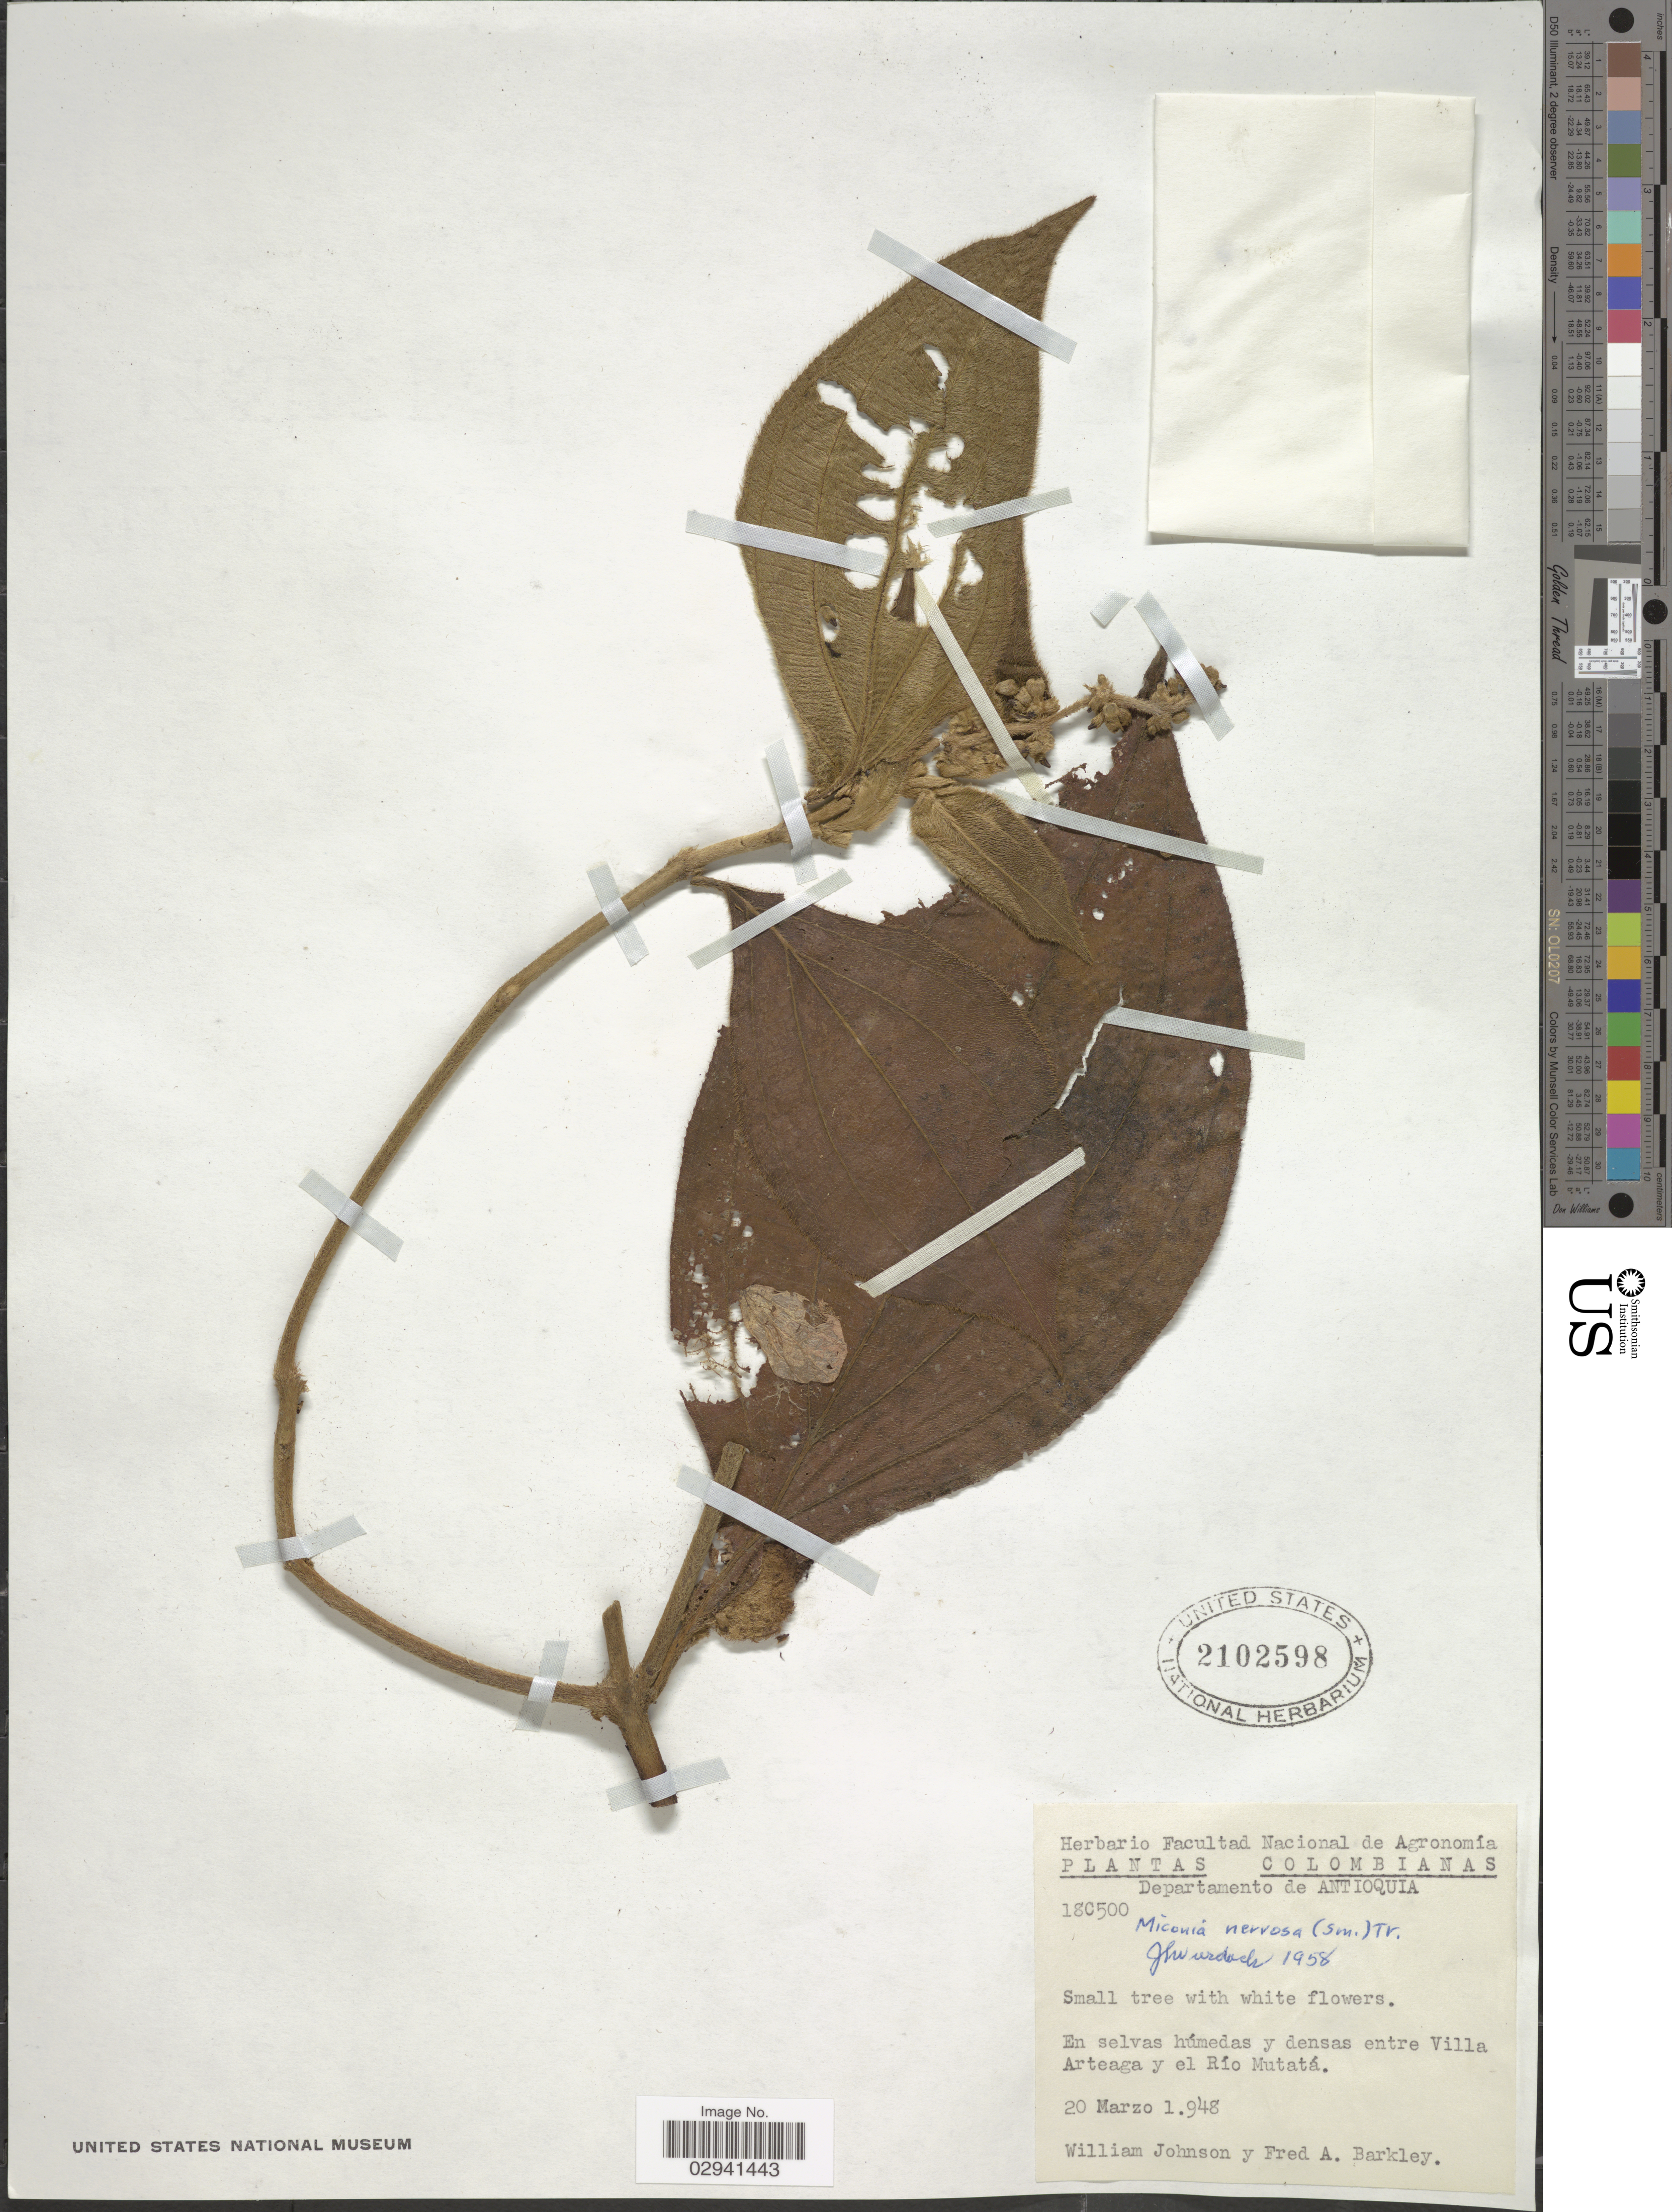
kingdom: Plantae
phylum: Tracheophyta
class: Magnoliopsida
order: Myrtales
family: Melastomataceae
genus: Miconia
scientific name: Miconia nervosa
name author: (Sm.) Triana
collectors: W. M. Johnson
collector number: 180500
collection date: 1948-03-20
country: Colombia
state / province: Antioquia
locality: Departamento de Antioquia, En selvas húmedas y densas entre Villa Arteaga y el Río Mutatá.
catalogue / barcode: US 2102598